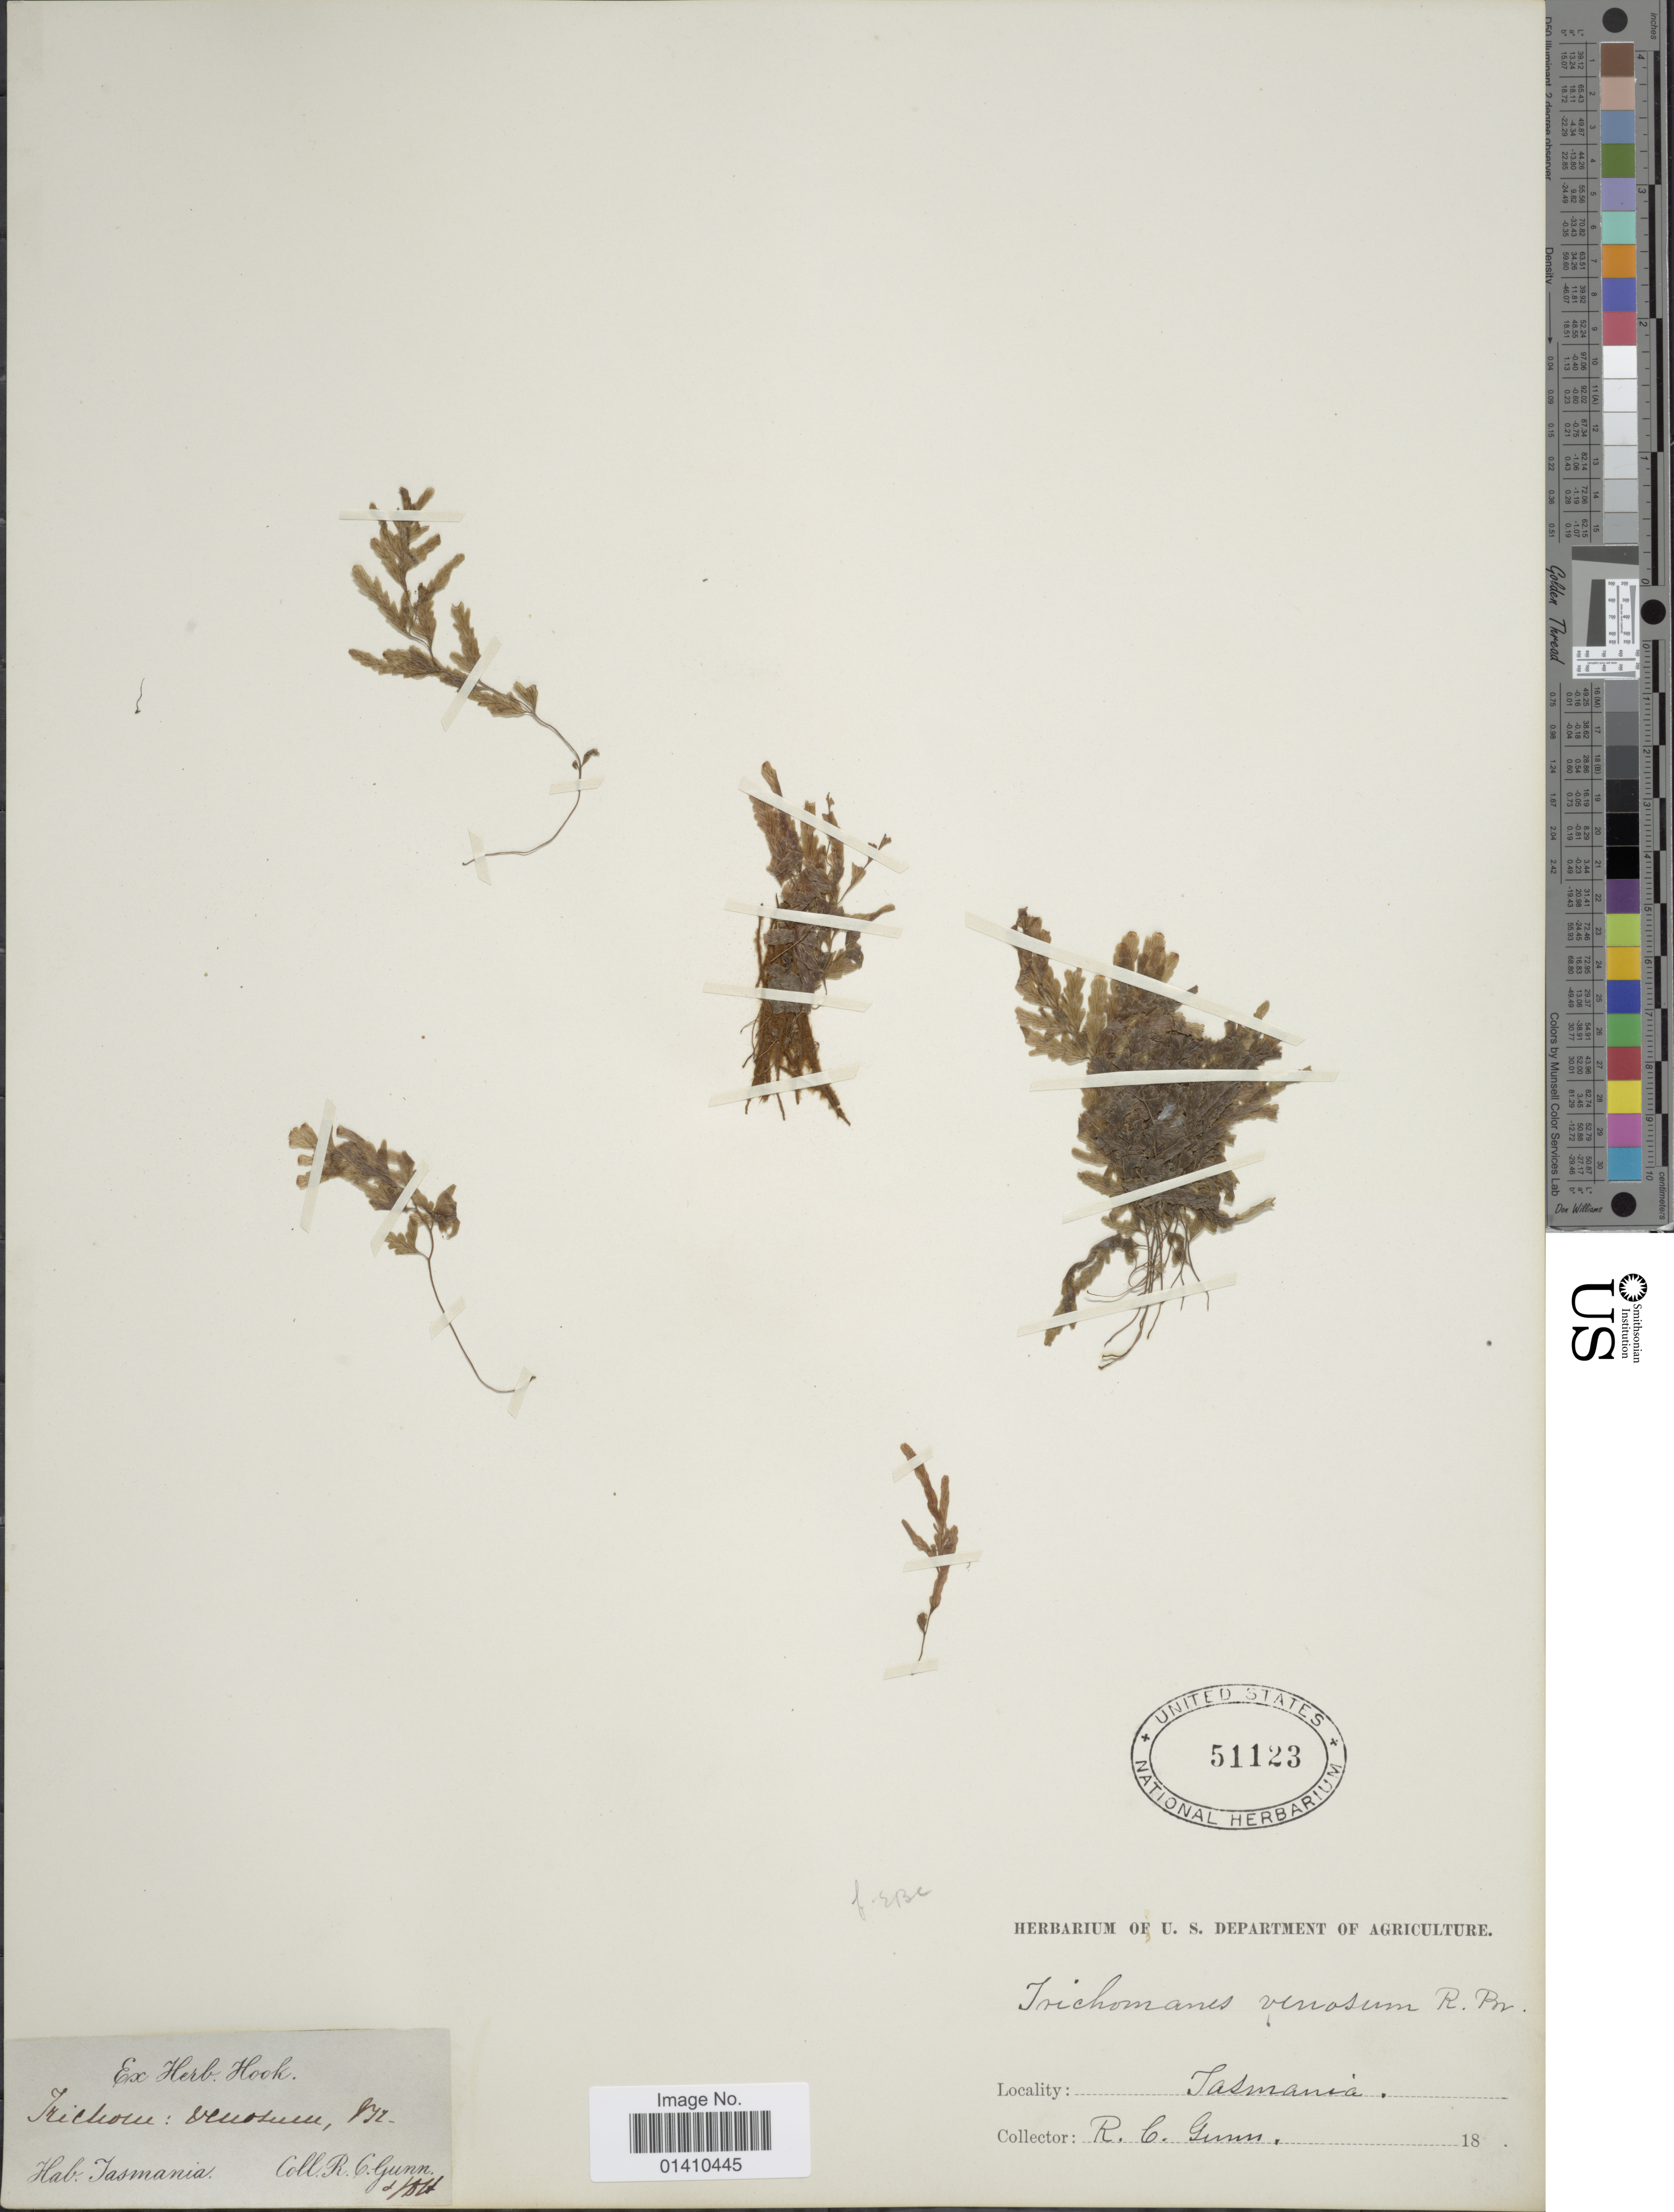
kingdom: Plantae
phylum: Tracheophyta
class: Polypodiopsida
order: Hymenophyllales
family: Hymenophyllaceae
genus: Polyphlebium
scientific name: Polyphlebium venosum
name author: (R. Br.) Copel.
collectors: R. Gunn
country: Australia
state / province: Tasmania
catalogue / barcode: US 51123